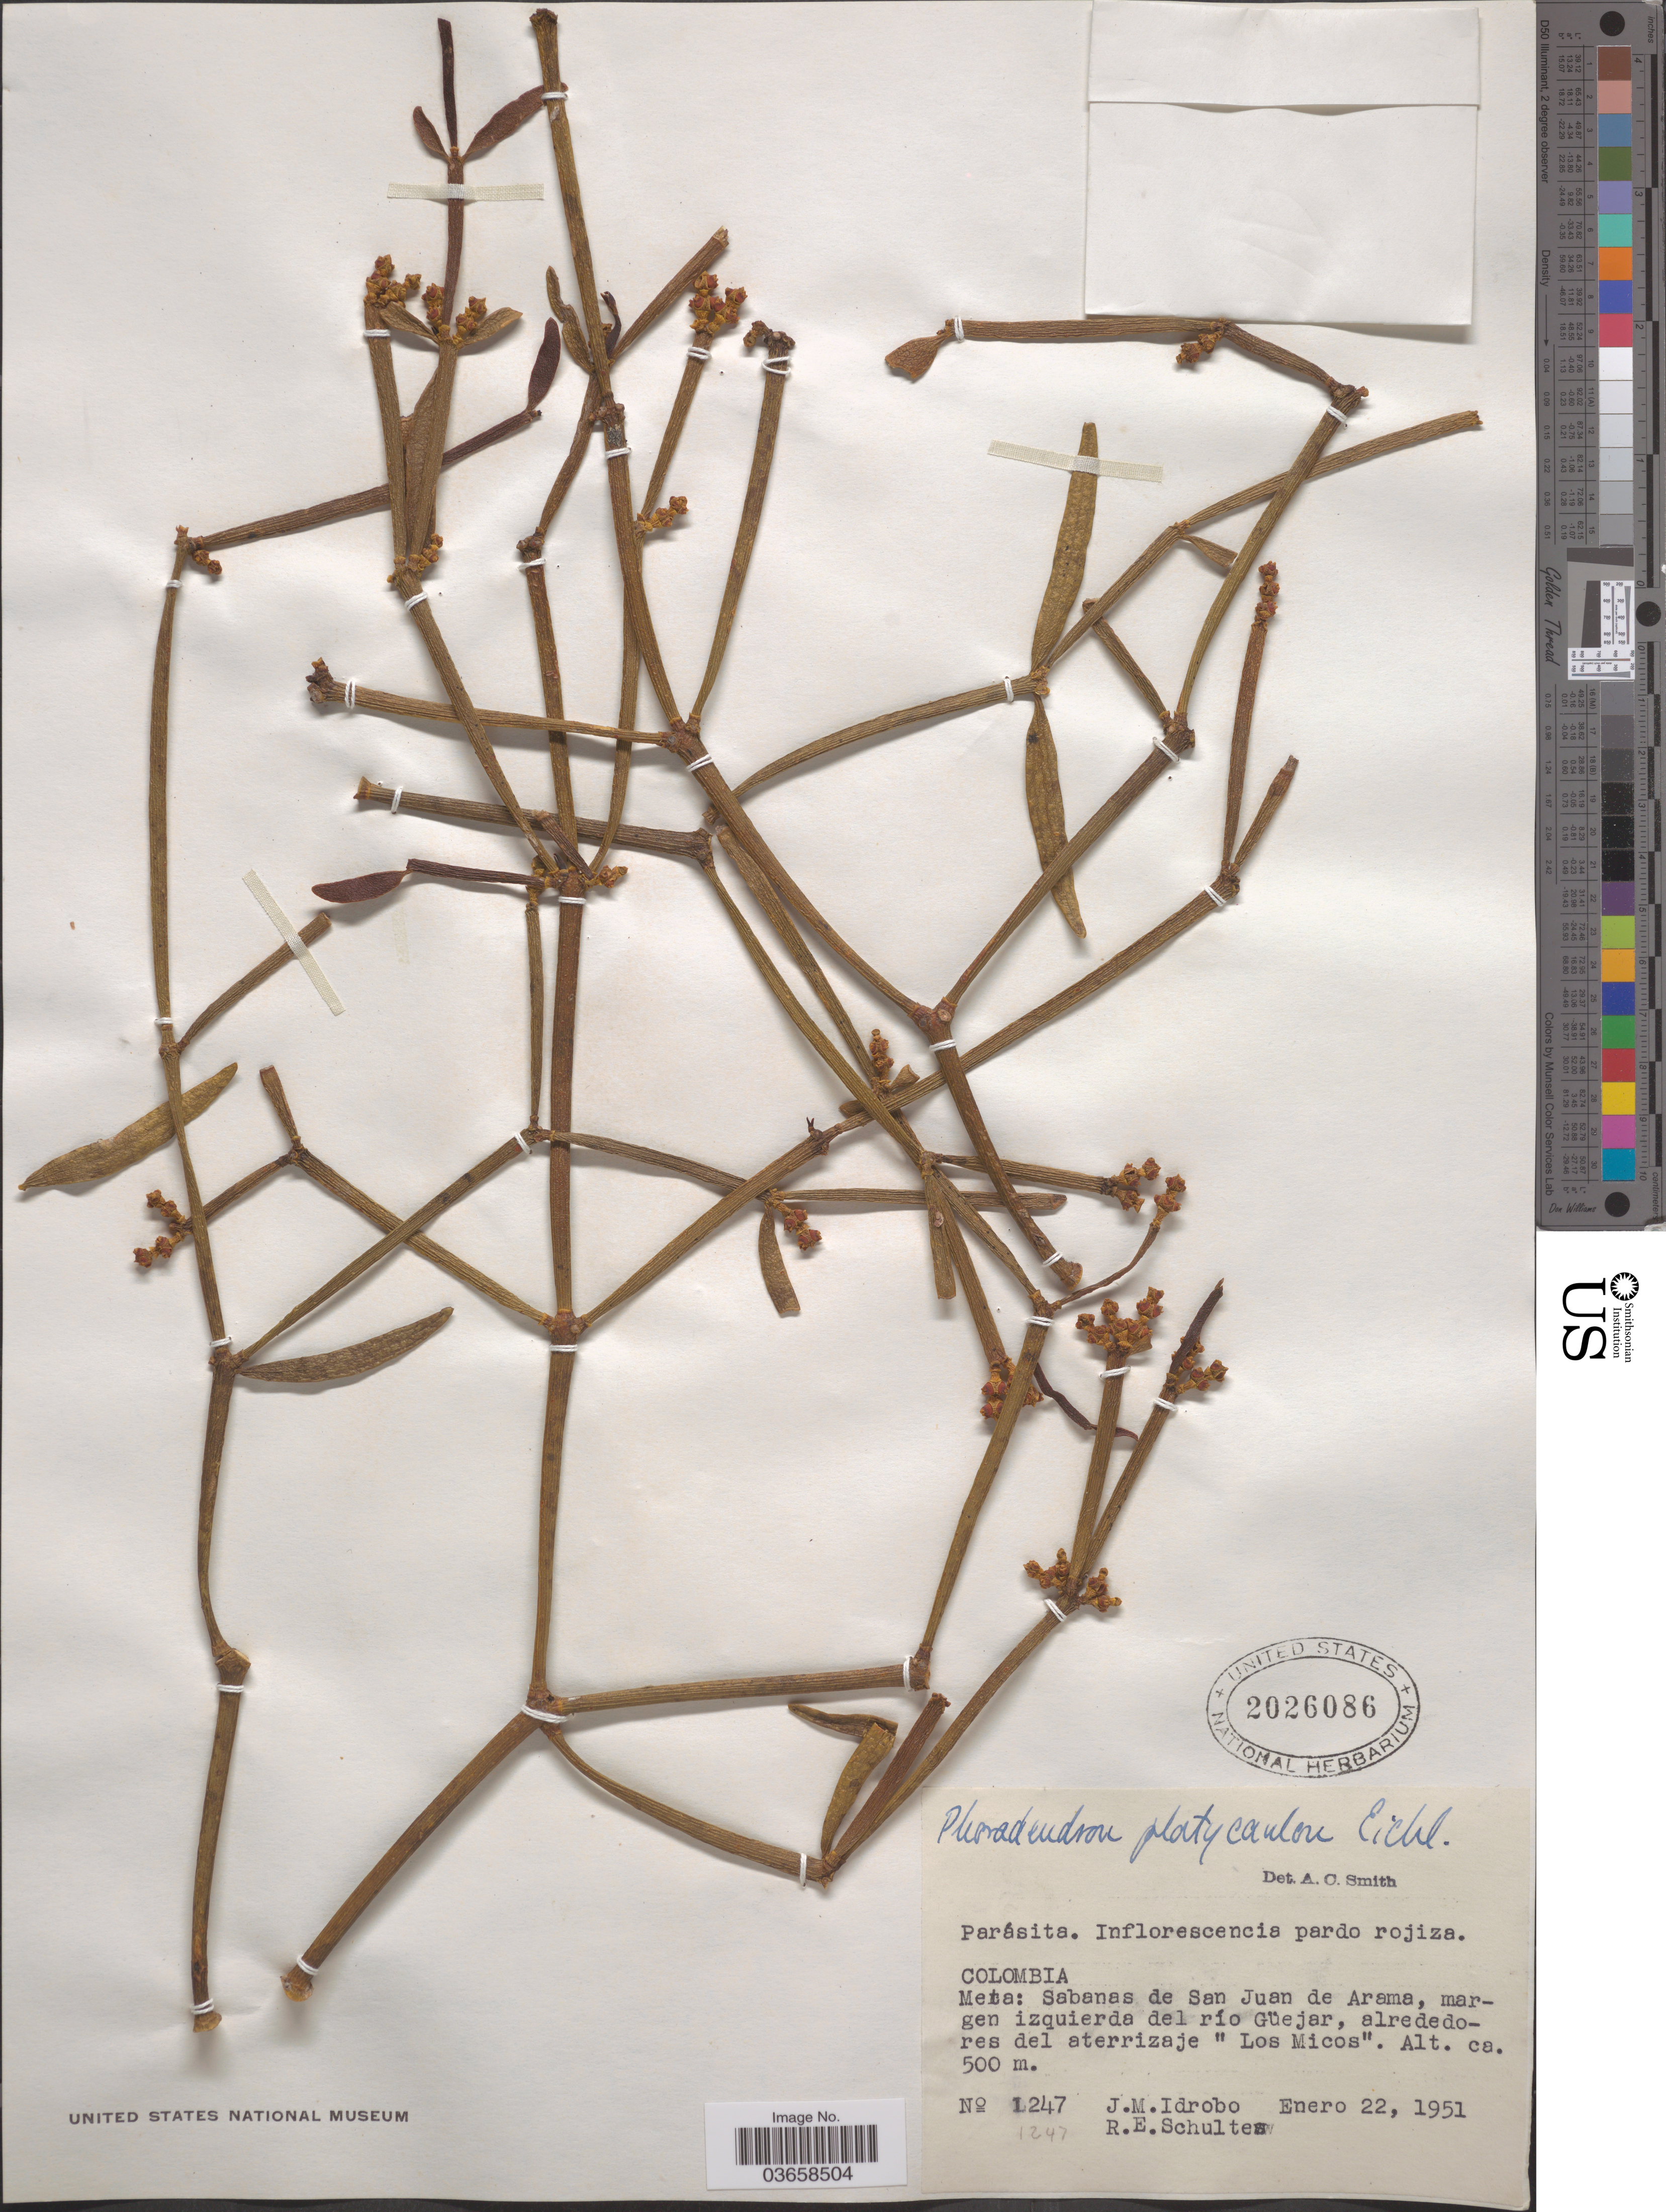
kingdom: Plantae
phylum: Tracheophyta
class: Magnoliopsida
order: Santalales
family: Viscaceae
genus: Phoradendron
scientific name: Phoradendron platycaulon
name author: Eichler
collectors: J. M. Idrobo & R. E. Schultes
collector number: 1247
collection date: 1951-01-22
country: Colombia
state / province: Meta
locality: Sabanas de San Juan de Arama, margen izquierda del río Güejar, alrededores del aterrizaje "Los Micos".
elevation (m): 500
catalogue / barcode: US 2026086